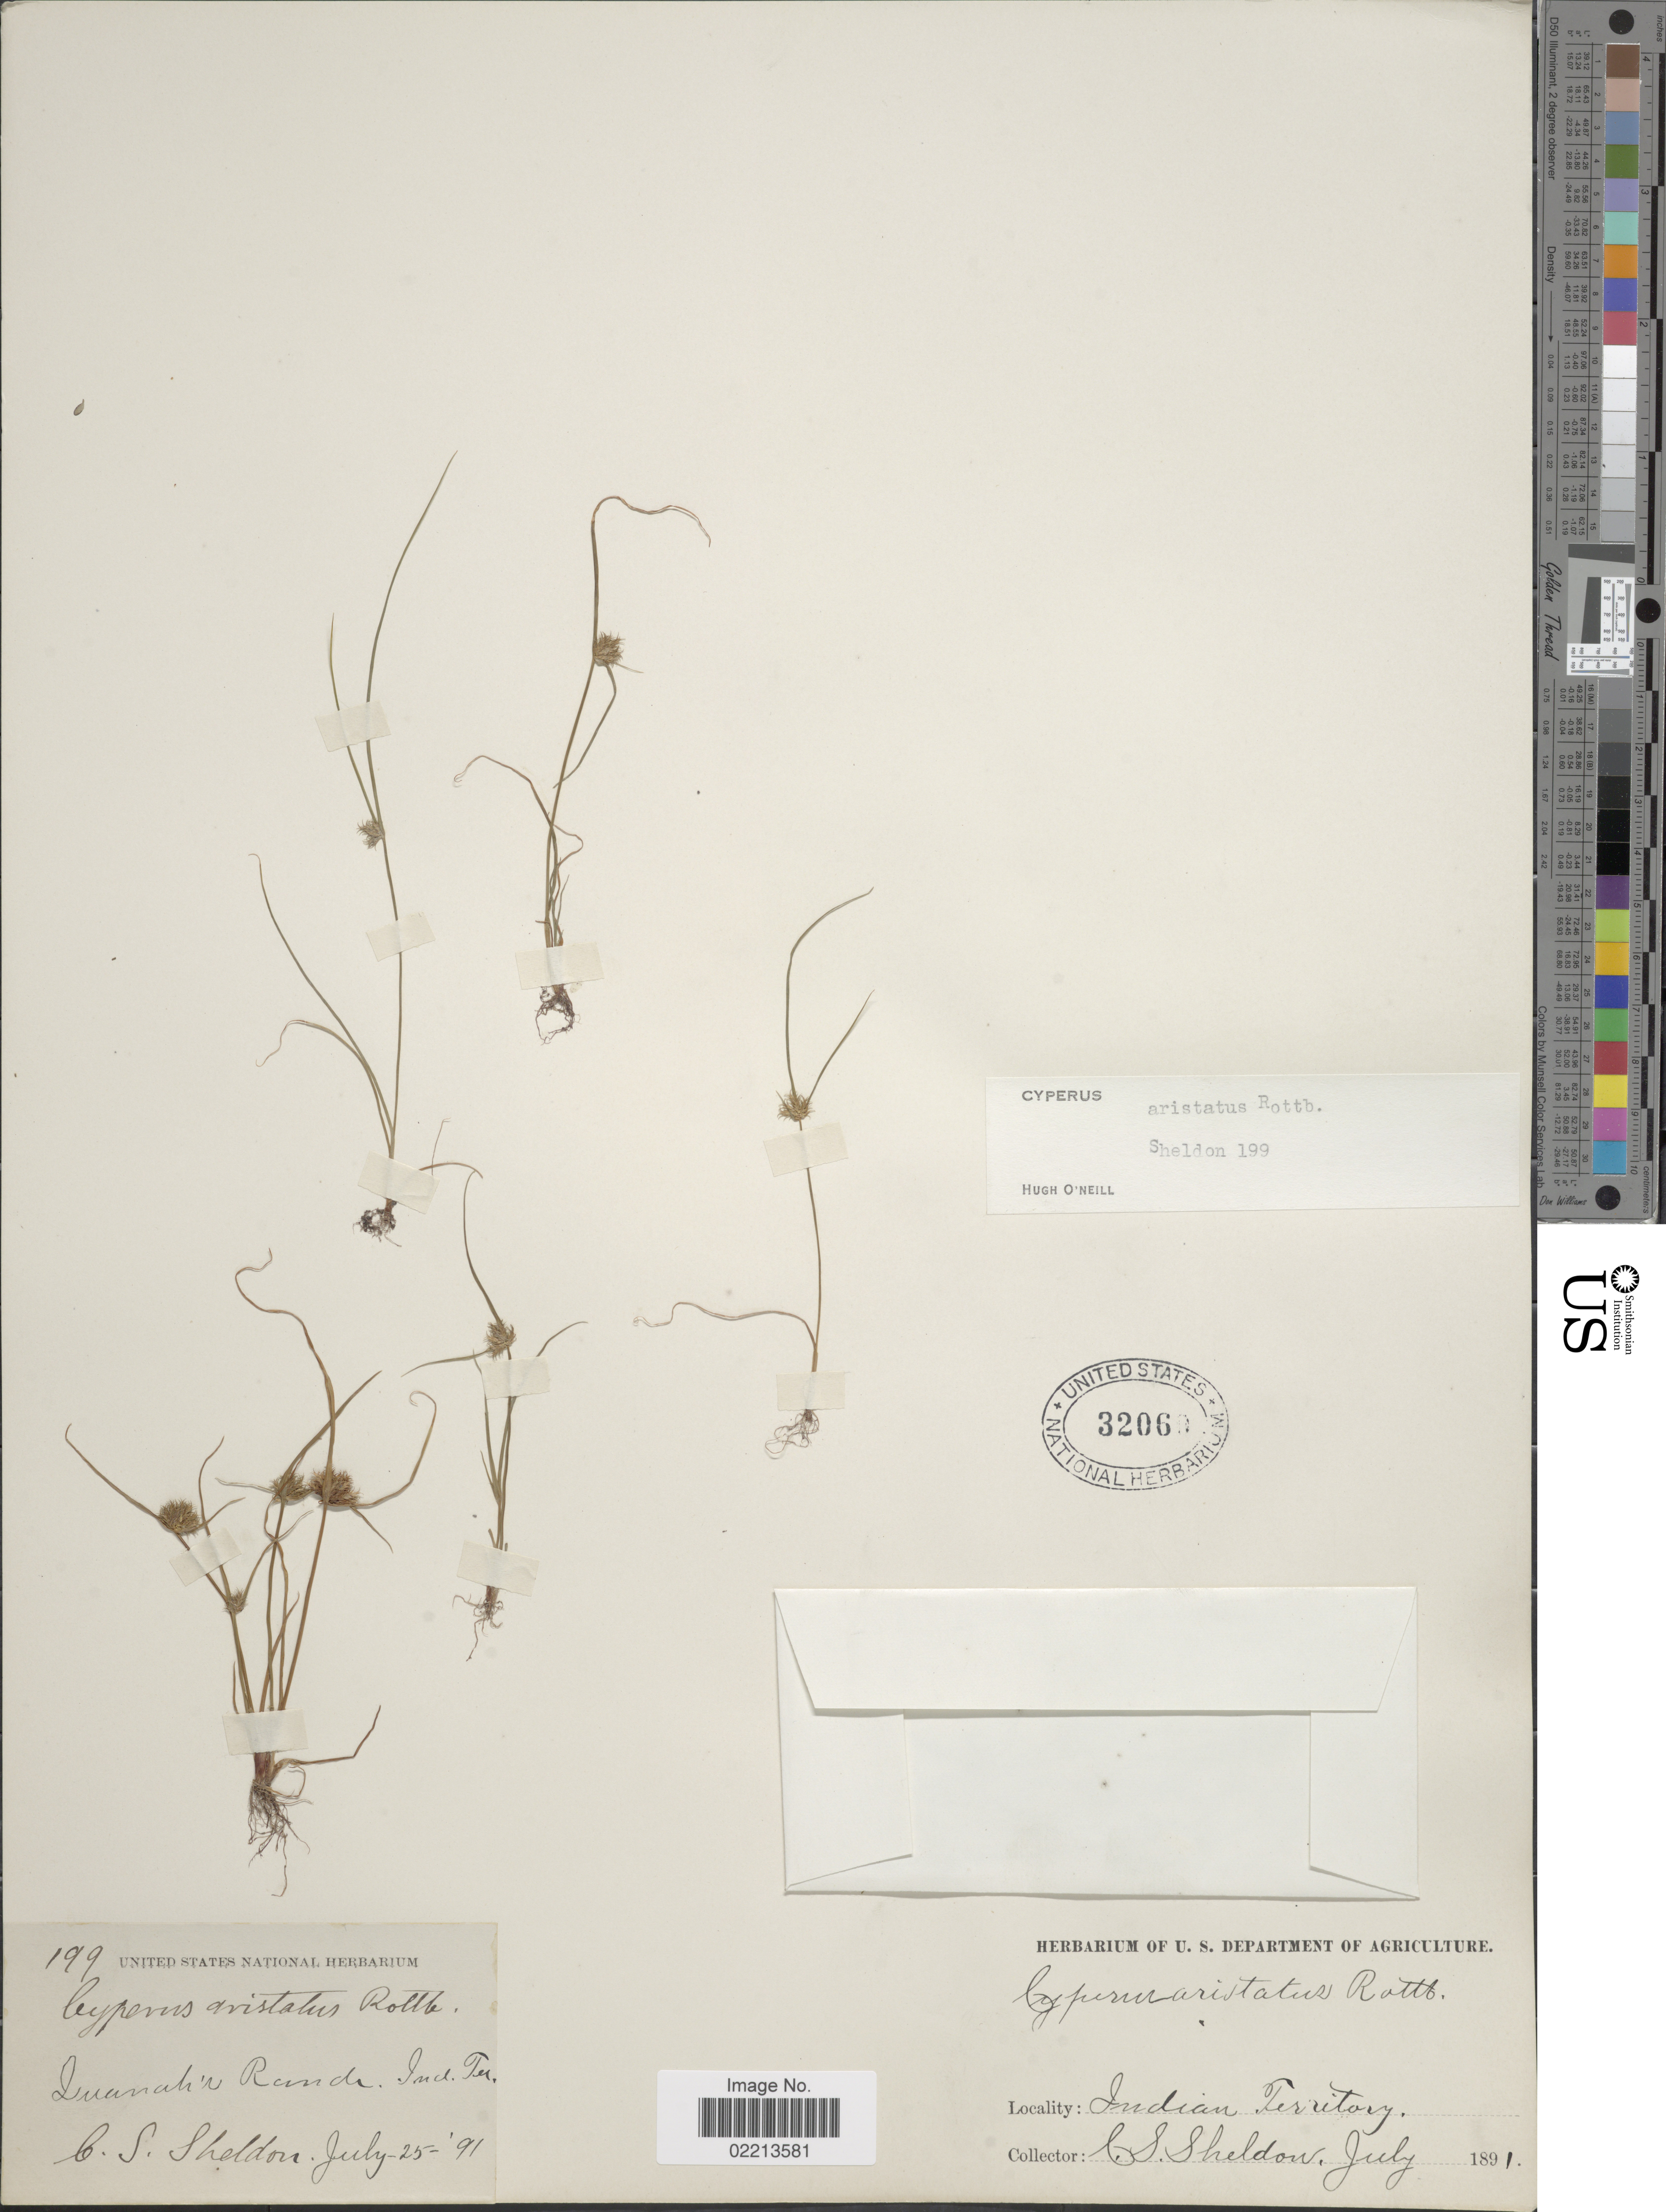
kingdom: Plantae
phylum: Tracheophyta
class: Liliopsida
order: Poales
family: Cyperaceae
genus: Cyperus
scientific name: Cyperus squarrosus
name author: L.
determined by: Strong, Mark T., (BOT), Smithsonian Institution - National Museum of Natural History (UNITED STATES)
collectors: C. S. Sheldon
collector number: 199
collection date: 1891-07-25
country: United States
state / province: Oklahoma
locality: Indian Territory, Quanah's Ranch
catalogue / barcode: US 32060